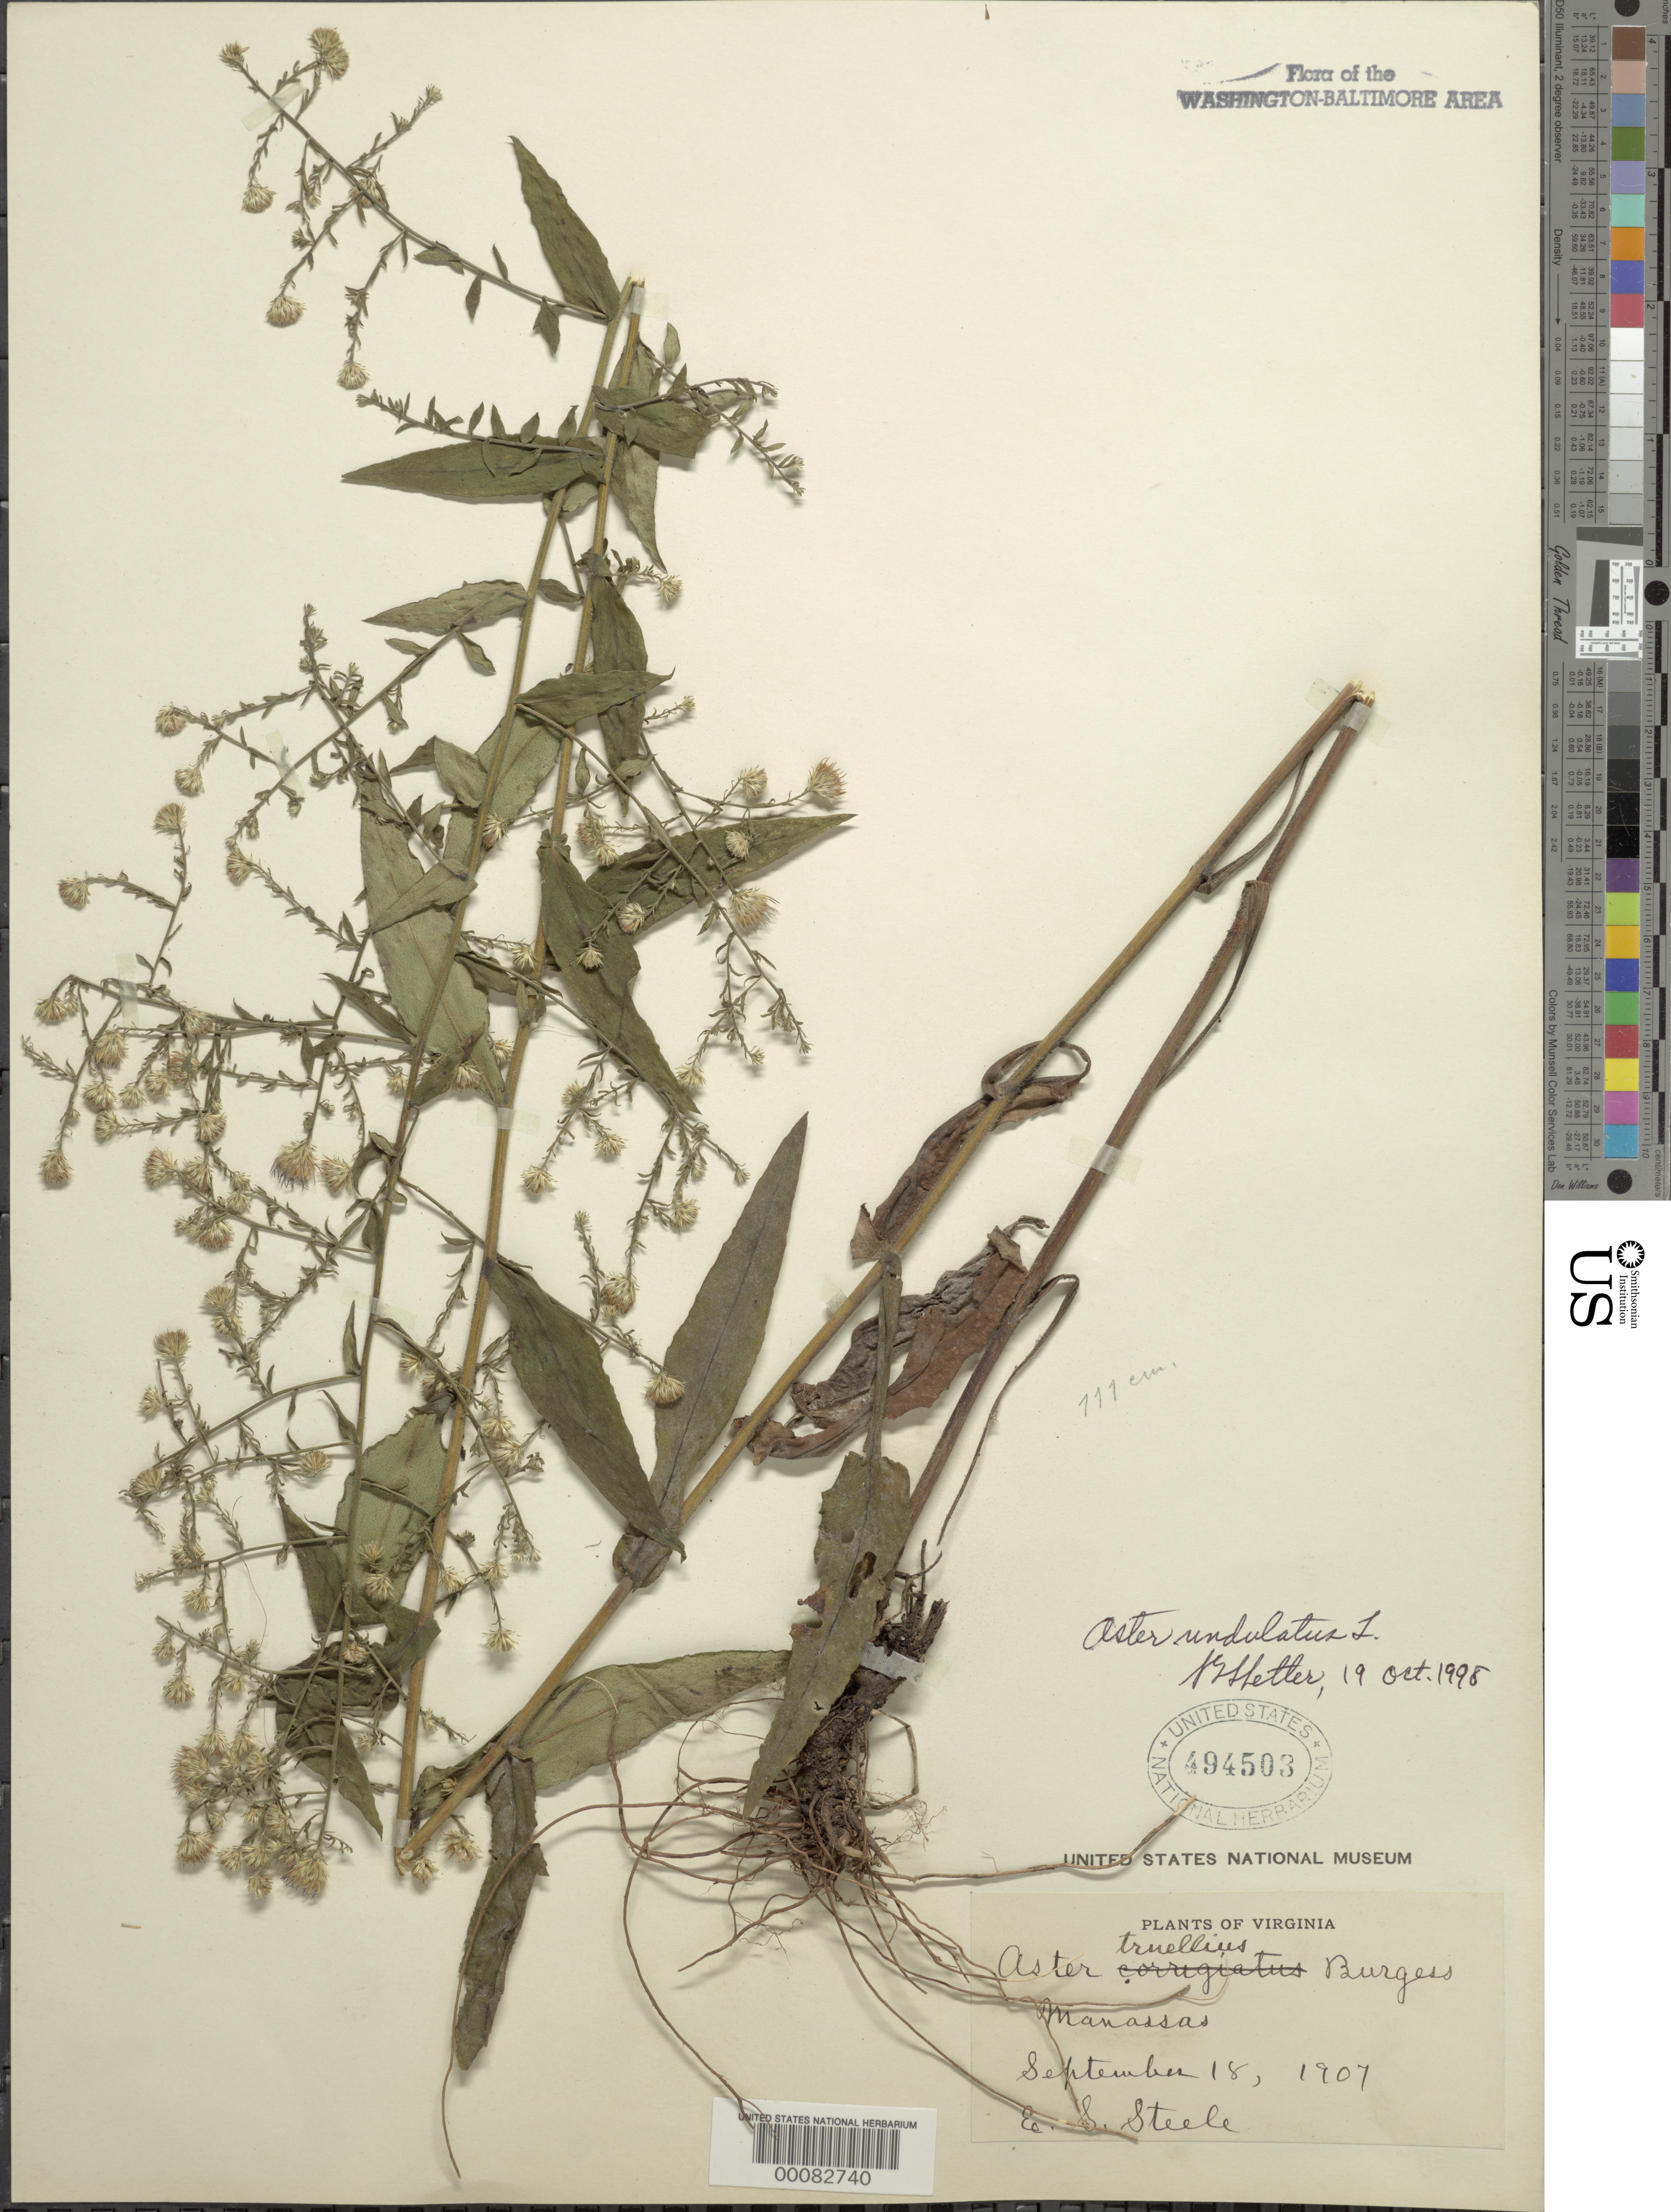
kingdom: Plantae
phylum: Tracheophyta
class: Magnoliopsida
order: Asterales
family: Asteraceae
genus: Symphyotrichum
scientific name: Symphyotrichum undulatum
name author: (L.) G.L. Nesom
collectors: E. Steele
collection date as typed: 18 Sep 1907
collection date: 1907-09-18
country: United States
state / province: Virginia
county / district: Prince William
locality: Manassas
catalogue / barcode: US 494503